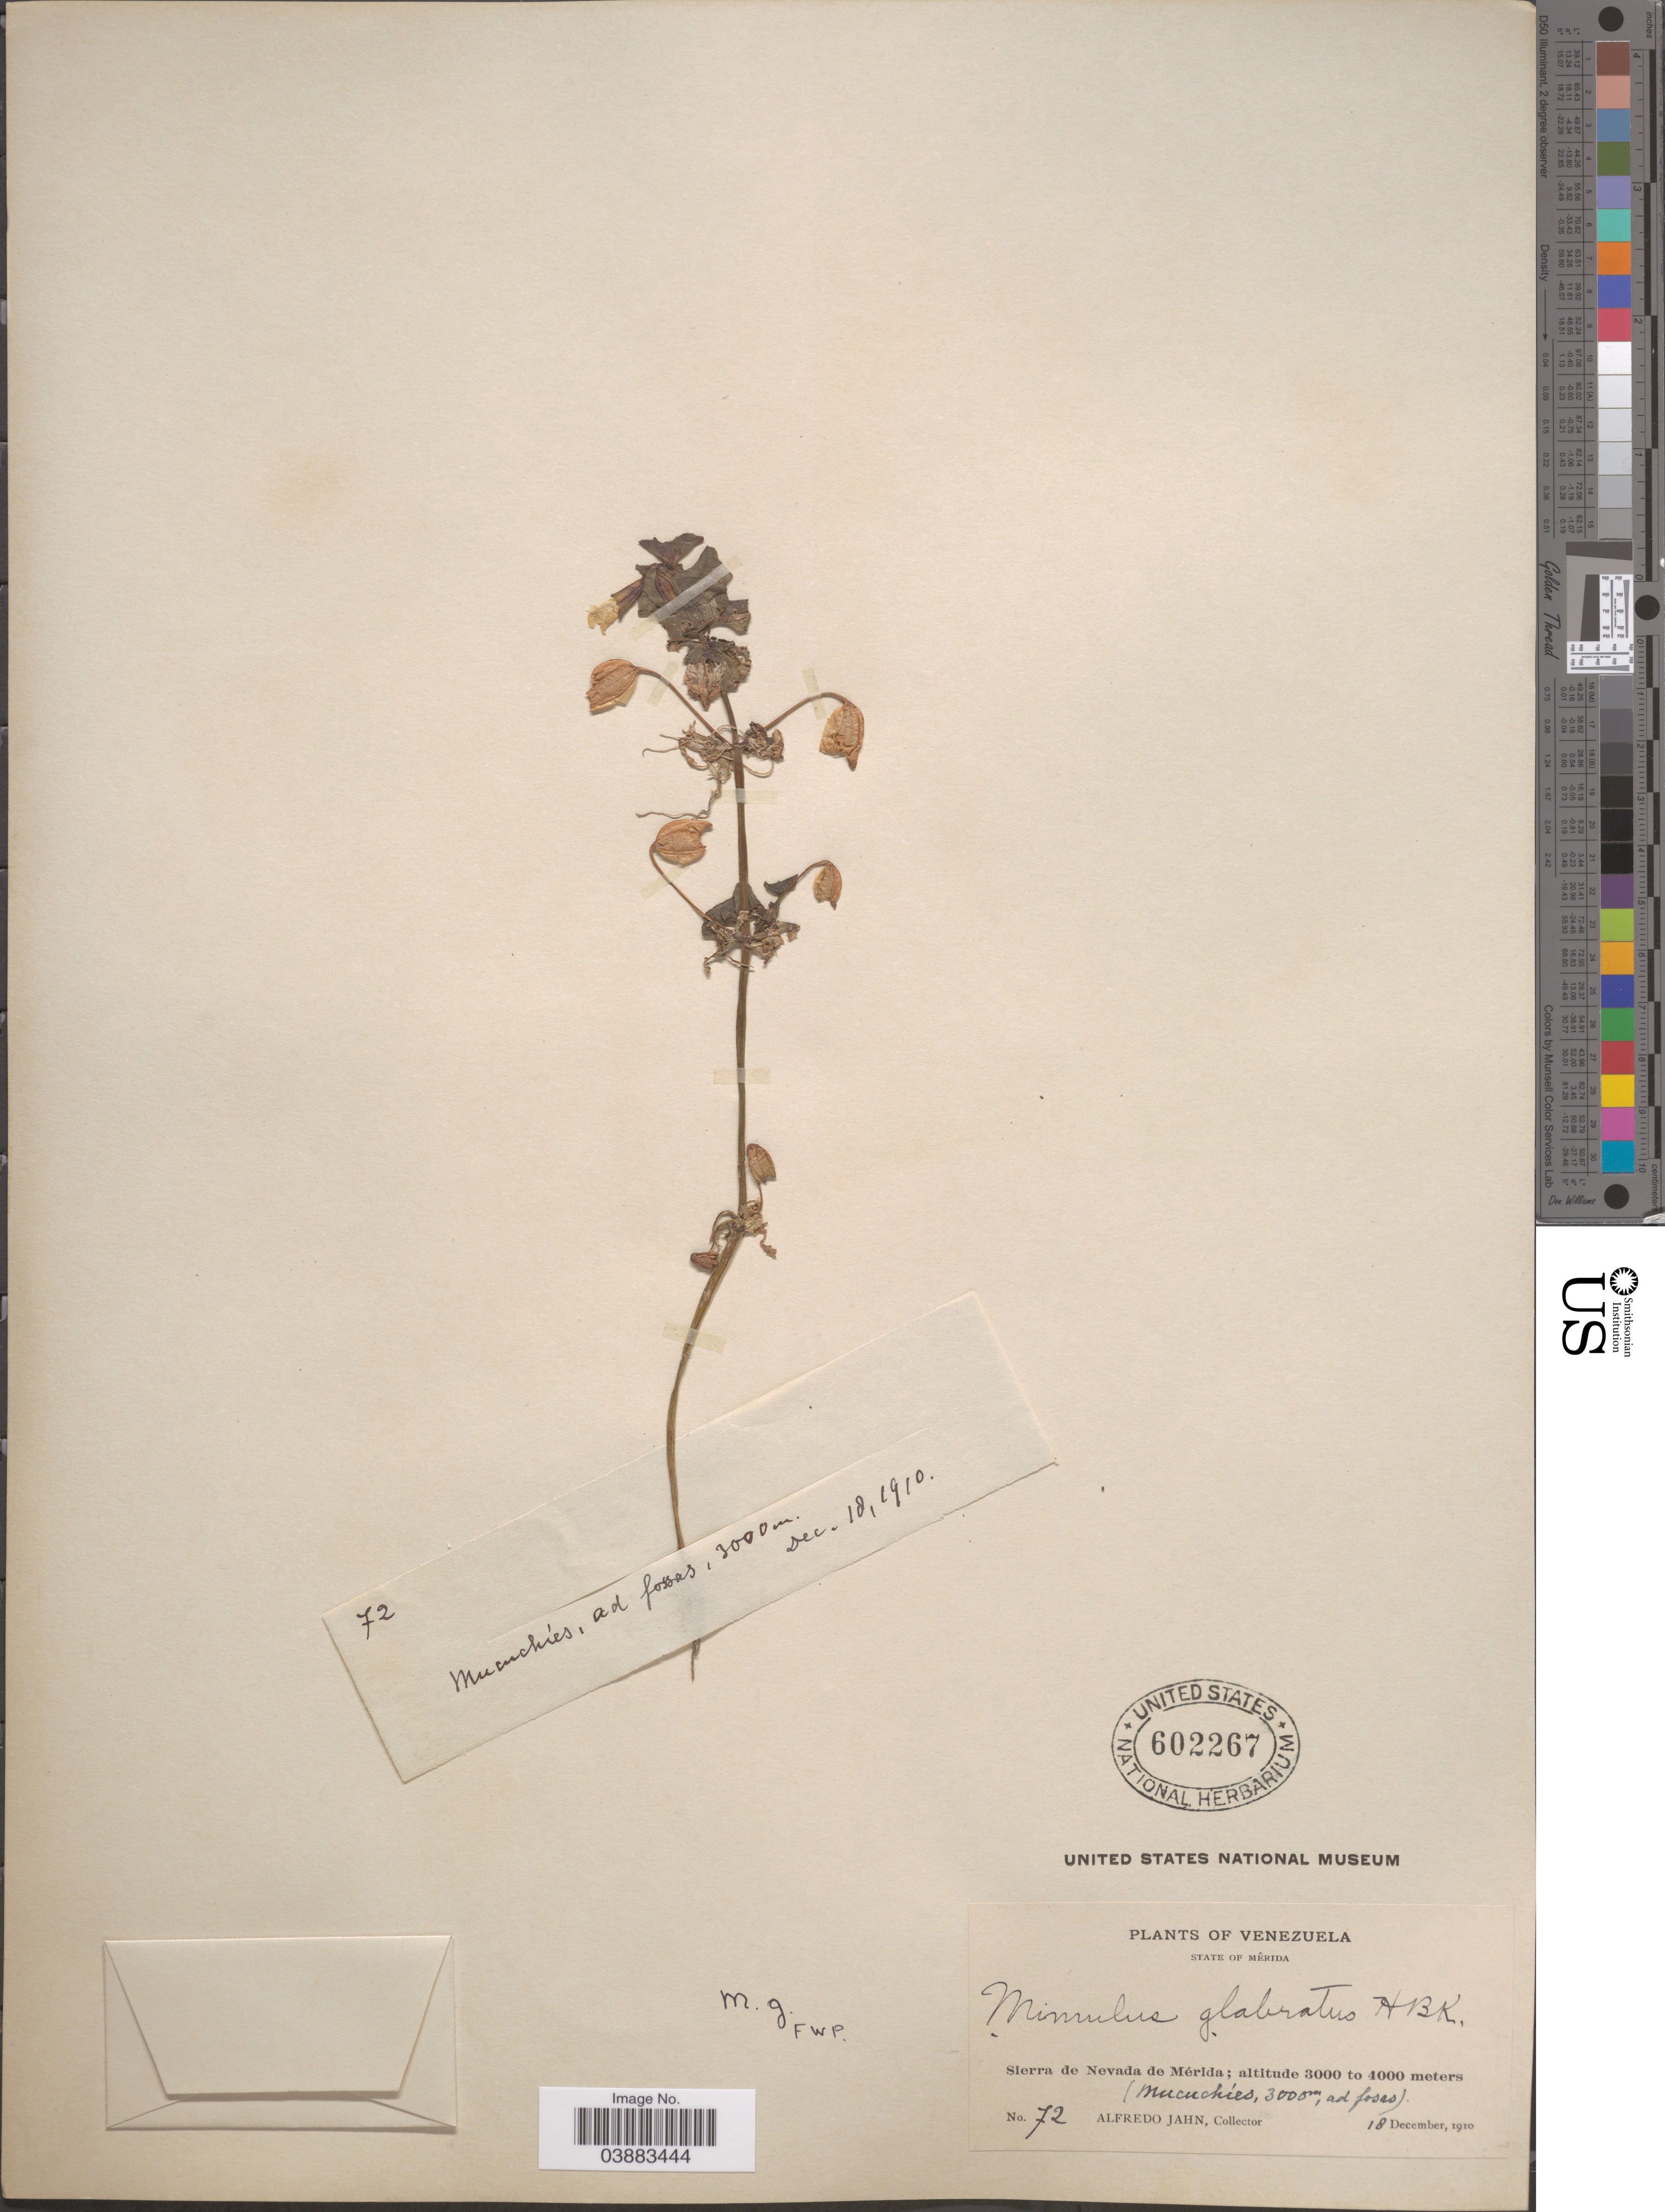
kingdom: Plantae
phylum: Tracheophyta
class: Magnoliopsida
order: Lamiales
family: Phrymaceae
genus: Mimulus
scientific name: Mimulus glabratus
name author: Kunth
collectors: A. Jahn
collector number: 72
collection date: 1910-12-18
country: Venezuela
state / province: Merida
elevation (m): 3000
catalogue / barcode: US 602267